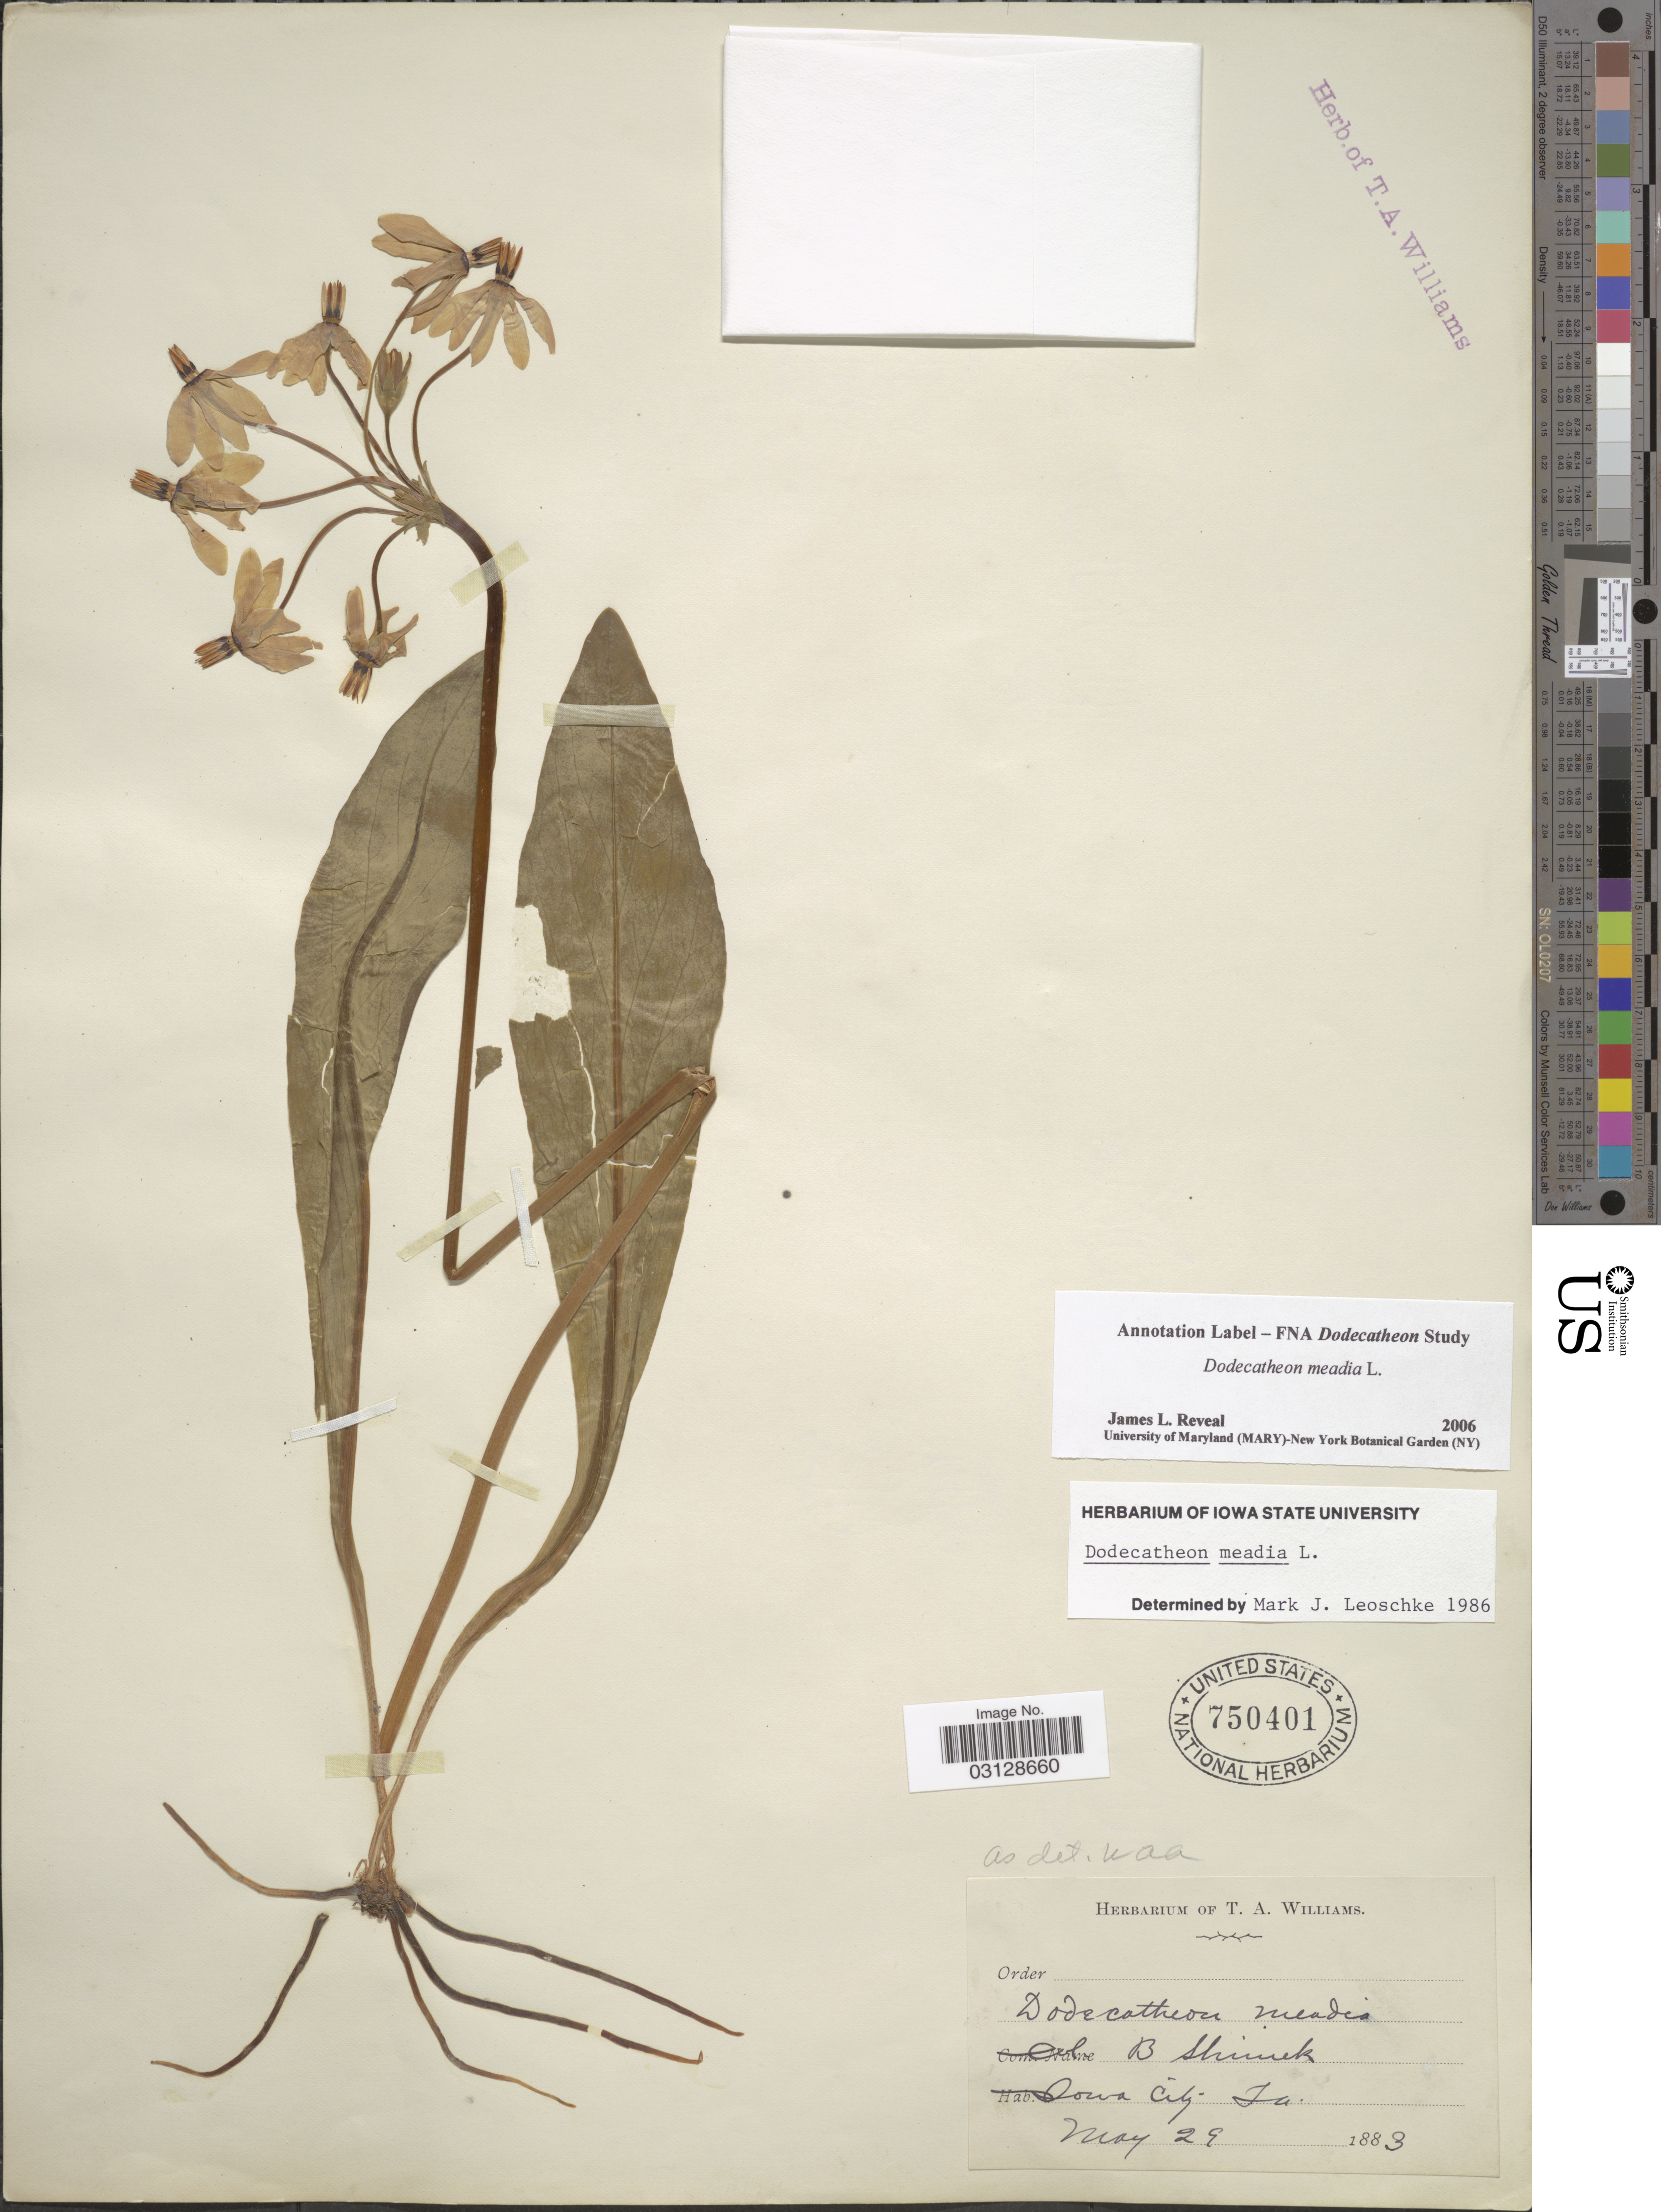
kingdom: Plantae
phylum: Tracheophyta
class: Magnoliopsida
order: Ericales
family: Primulaceae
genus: Dodecatheon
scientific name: Dodecatheon meadia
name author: L.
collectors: B. Shimek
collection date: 1883-05-29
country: United States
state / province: Iowa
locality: Iowa City.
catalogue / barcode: US 750401